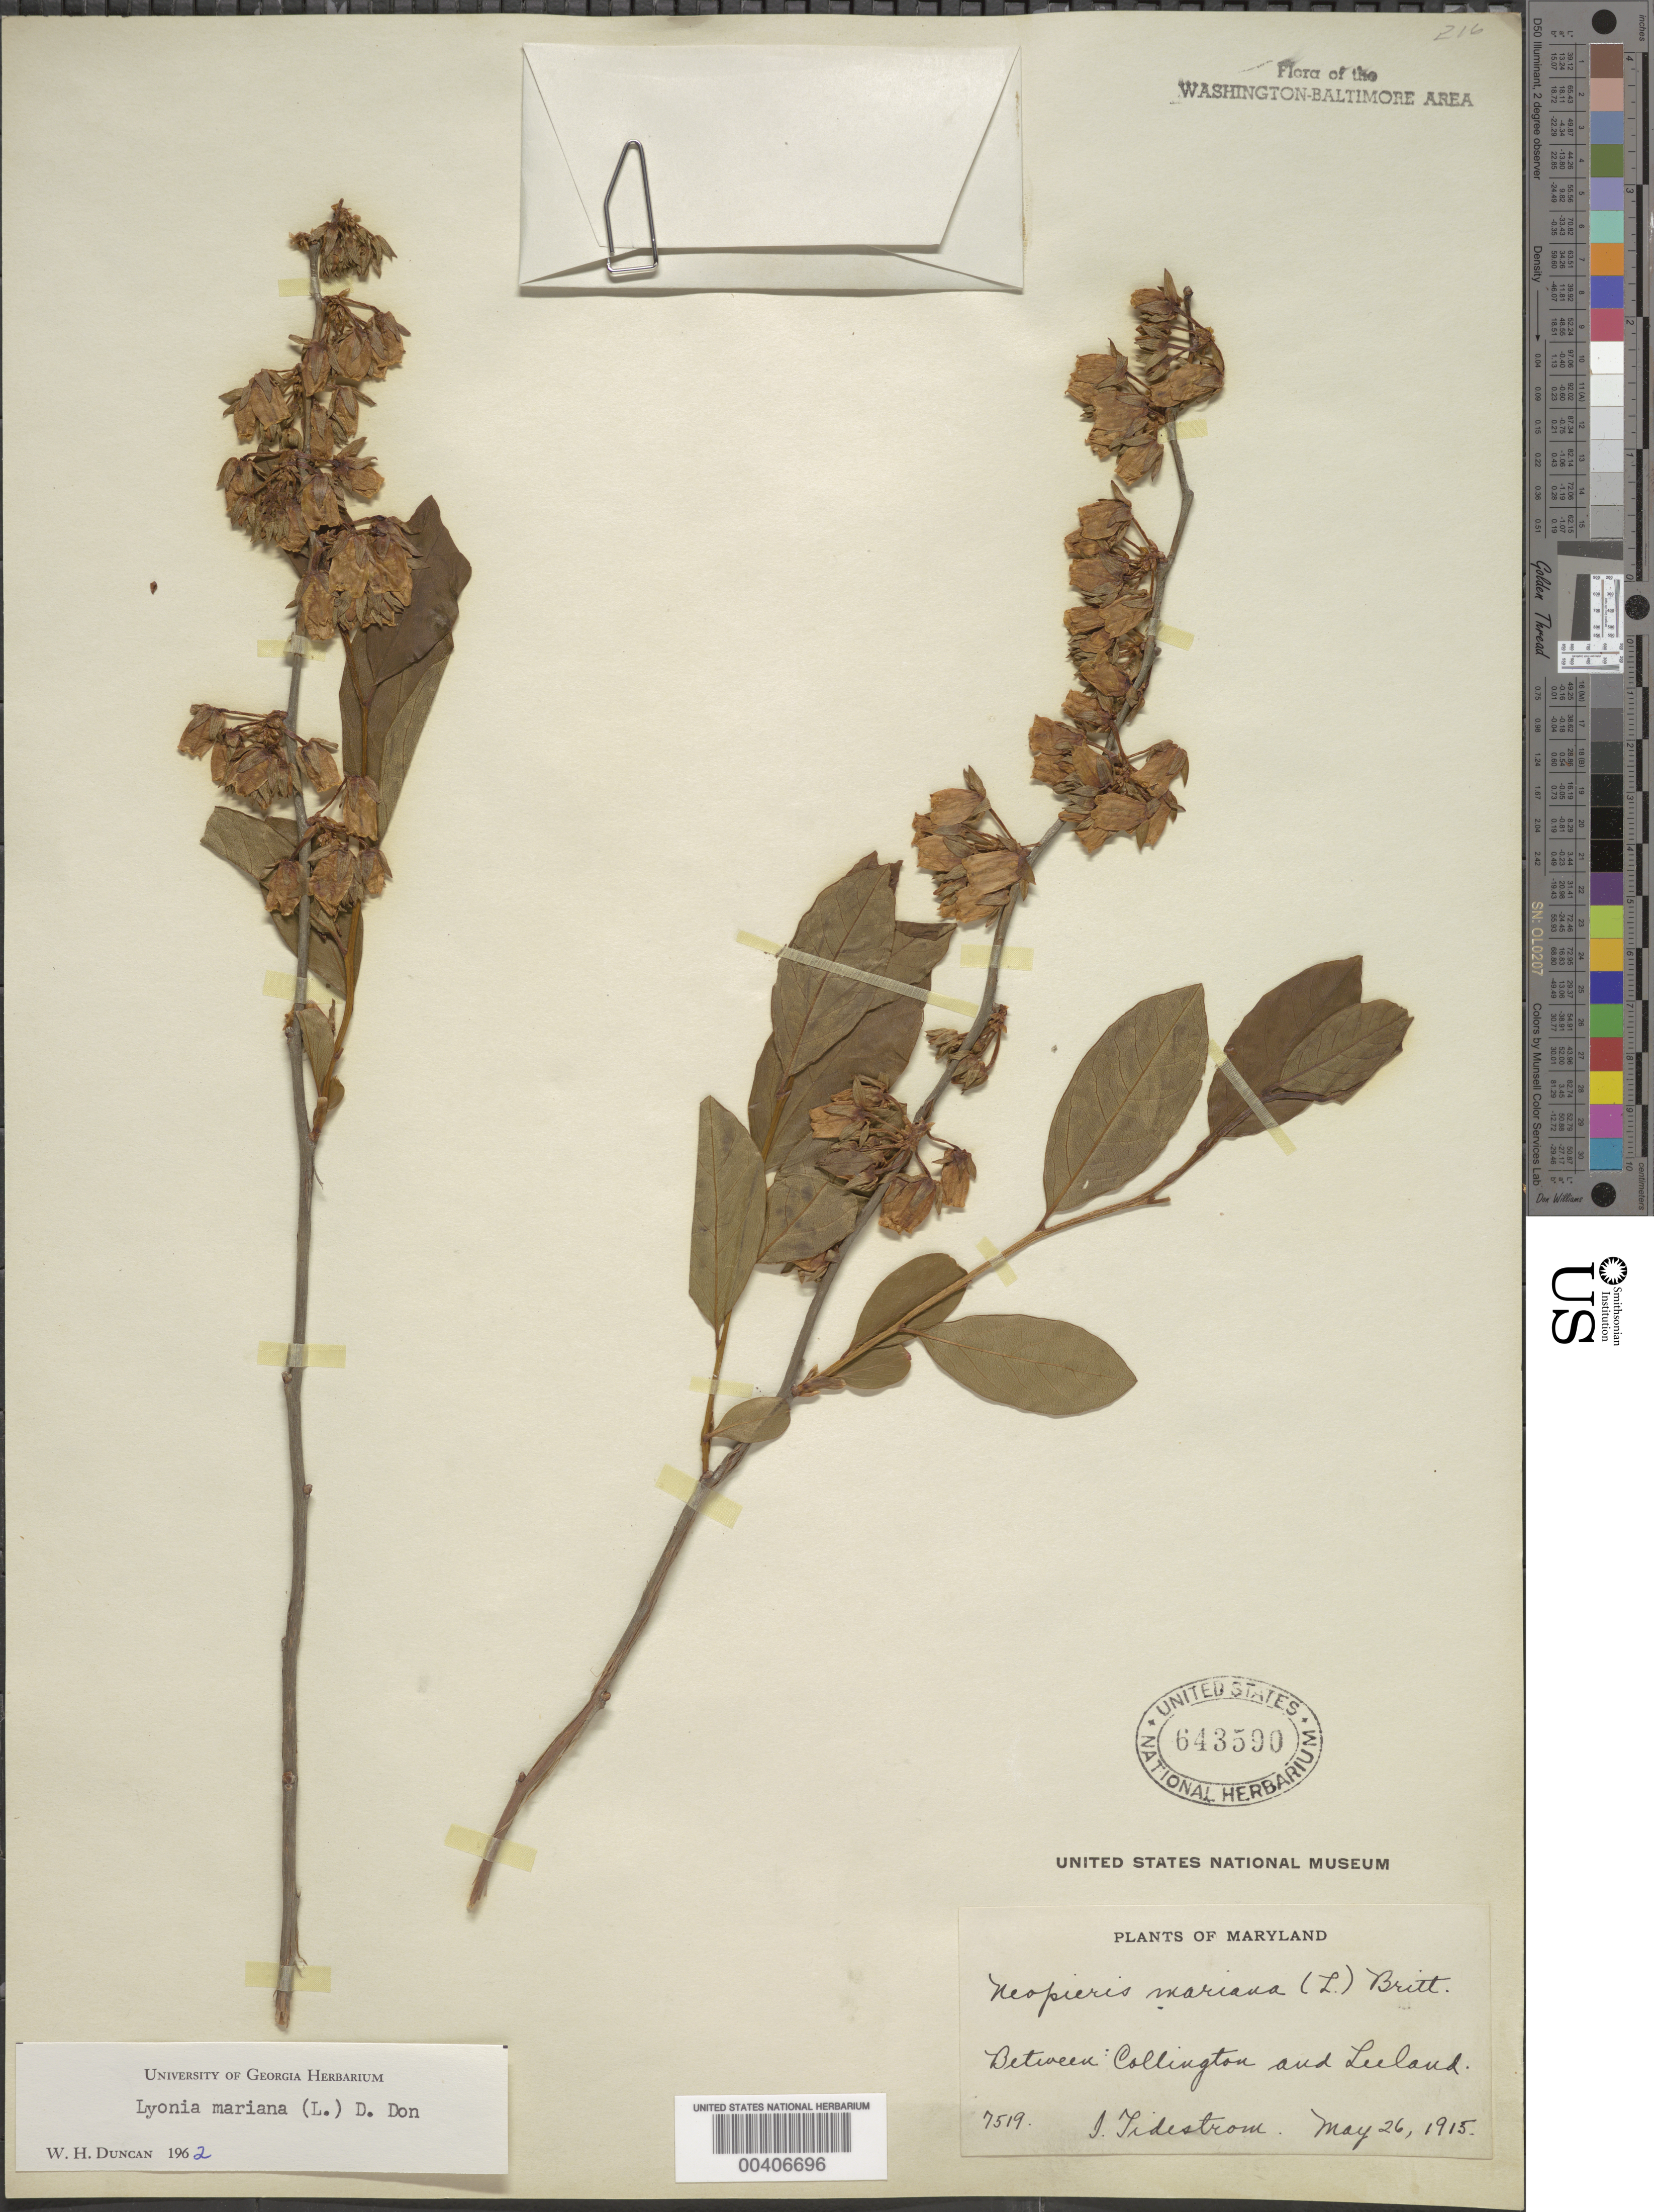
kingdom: Plantae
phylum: Tracheophyta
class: Magnoliopsida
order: Ericales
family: Ericaceae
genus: Lyonia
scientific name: Lyonia mariana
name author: (L.) D. Don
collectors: I. F. Tidestrom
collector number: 7519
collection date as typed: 26 May 1915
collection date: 1915-05-26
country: United States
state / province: Maryland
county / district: Prince George's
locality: between Collington and Leeland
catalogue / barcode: US 643590